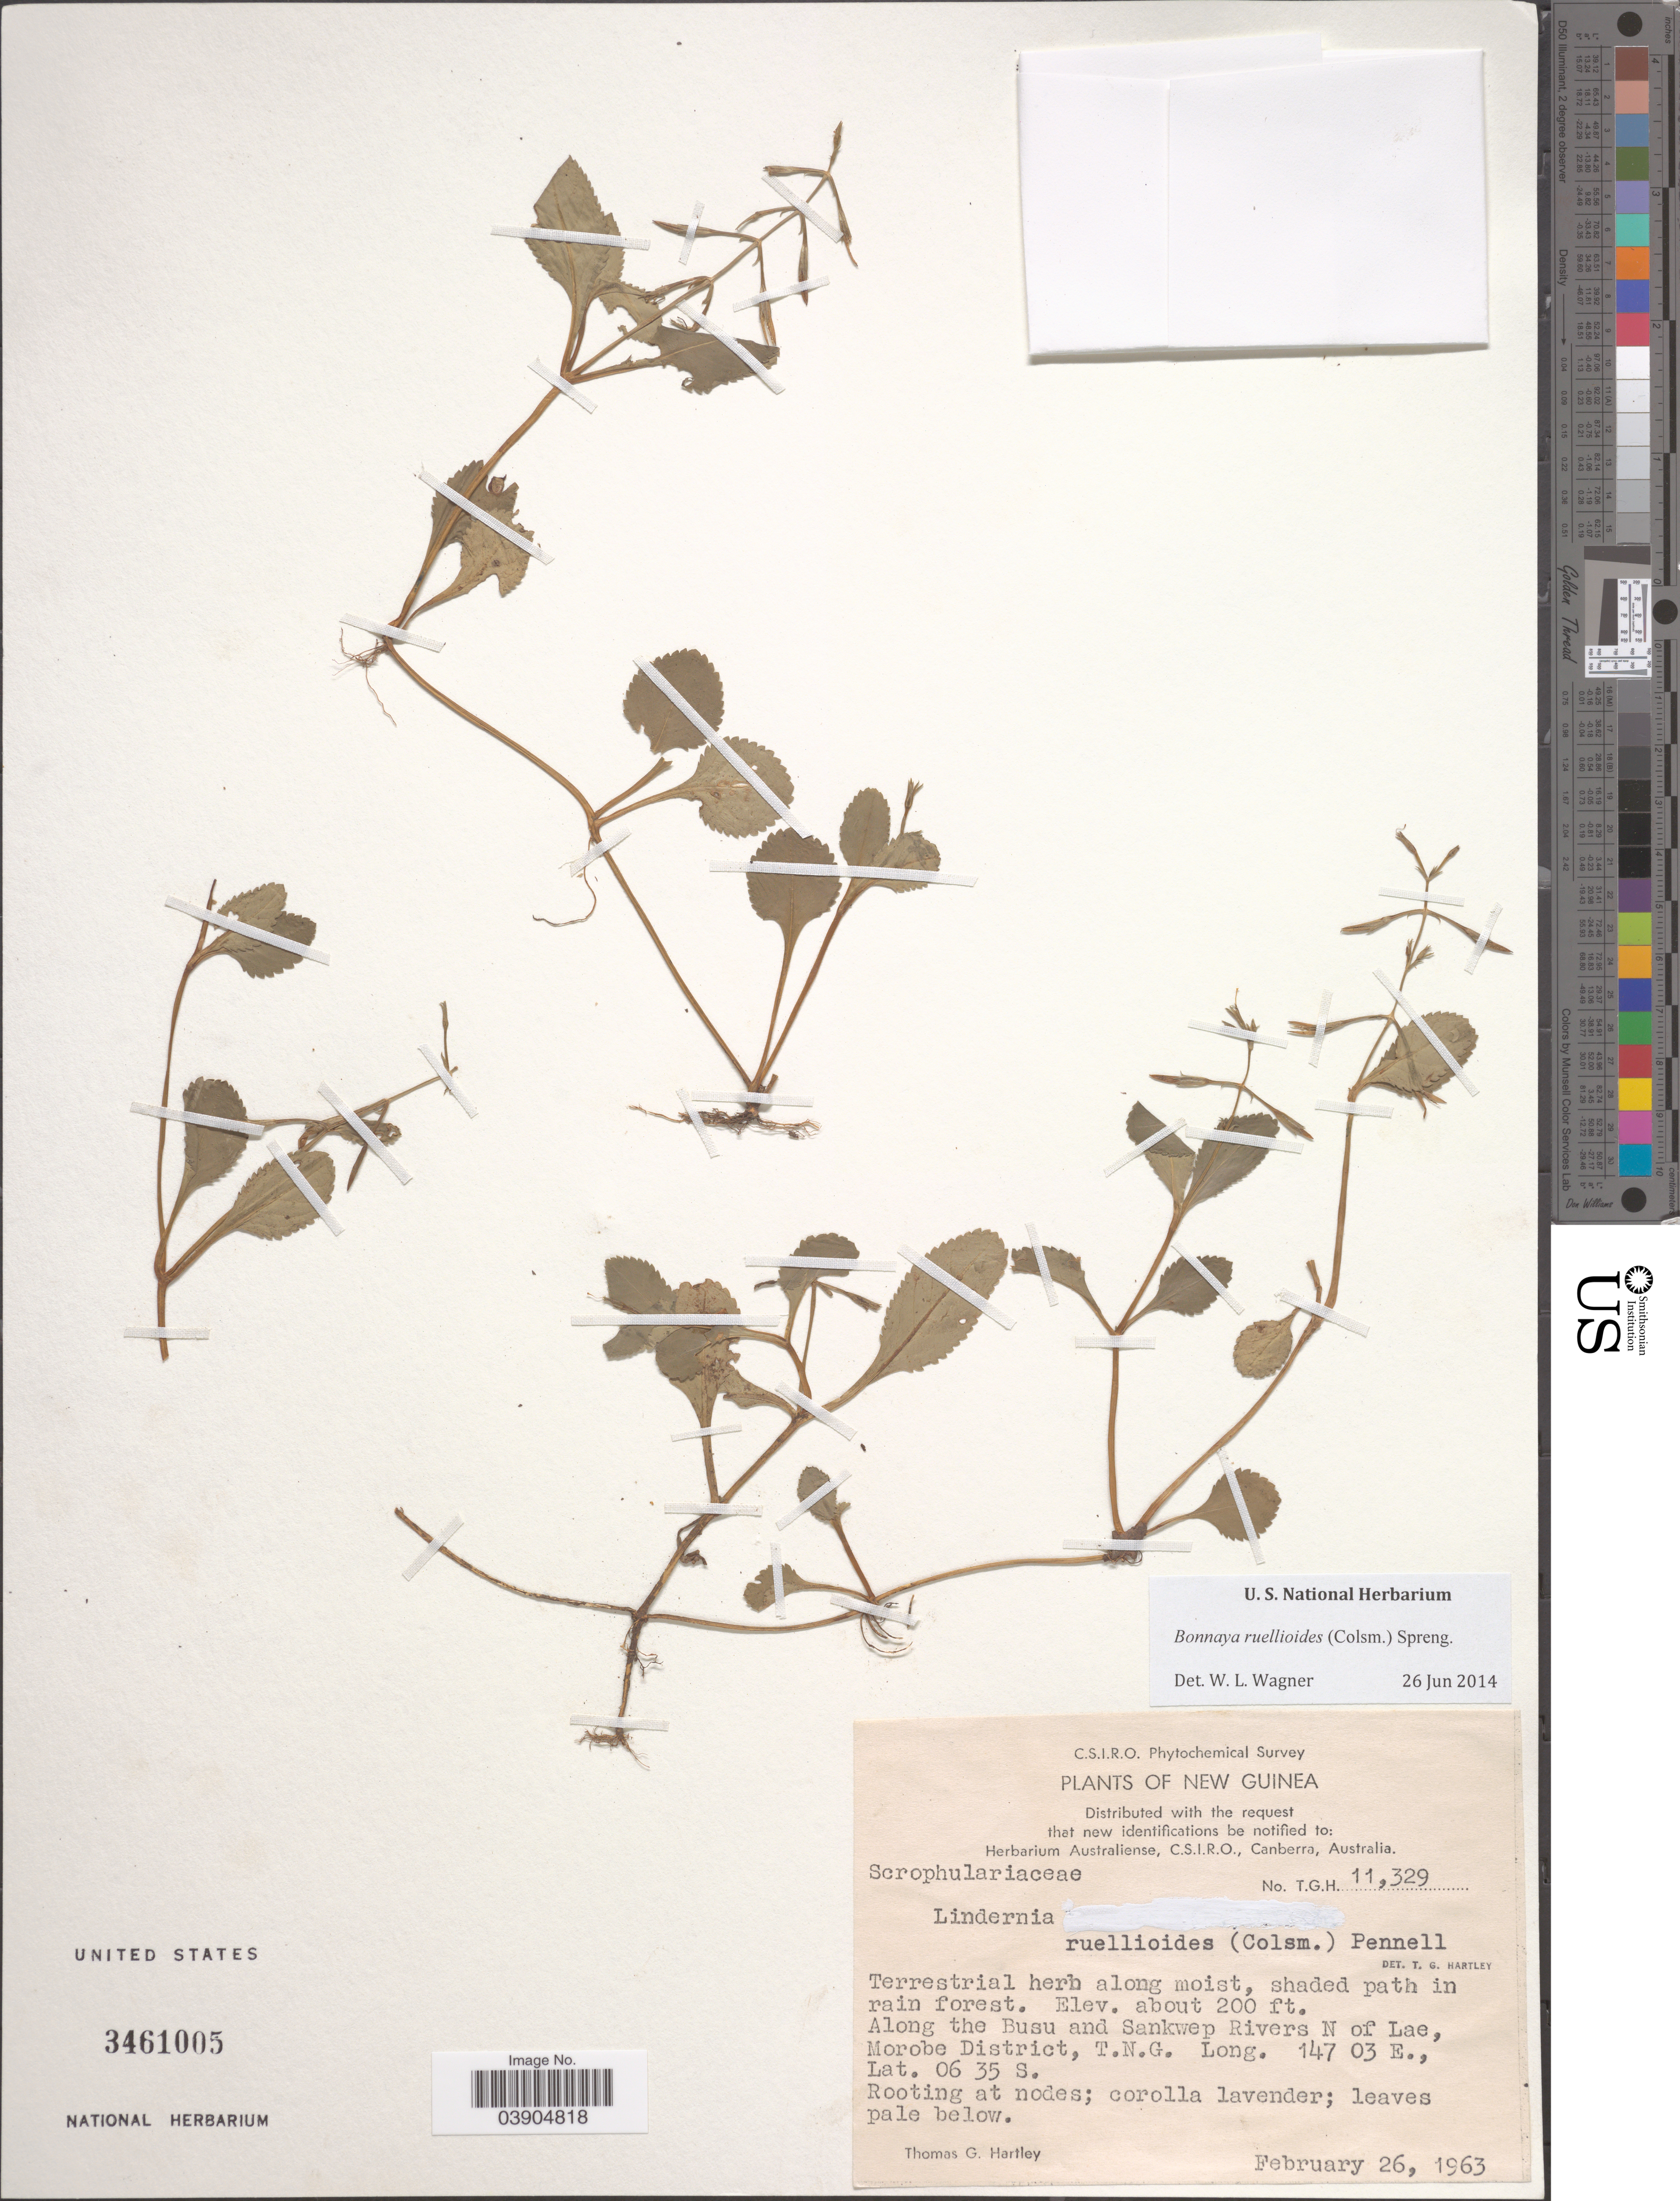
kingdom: Plantae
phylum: Tracheophyta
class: Magnoliopsida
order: Lamiales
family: Linderniaceae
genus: Lindernia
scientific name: Lindernia ruellioides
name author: (Colsm.) Pennell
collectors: T. G. Hartley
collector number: TGH 11329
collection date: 1963-02-26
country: Papua New Guinea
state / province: Morobe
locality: New Guinea. Along the Busu and Sankwep Rivers N of Lae, Morobe District, T.N.G.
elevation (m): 61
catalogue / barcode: US 3461005